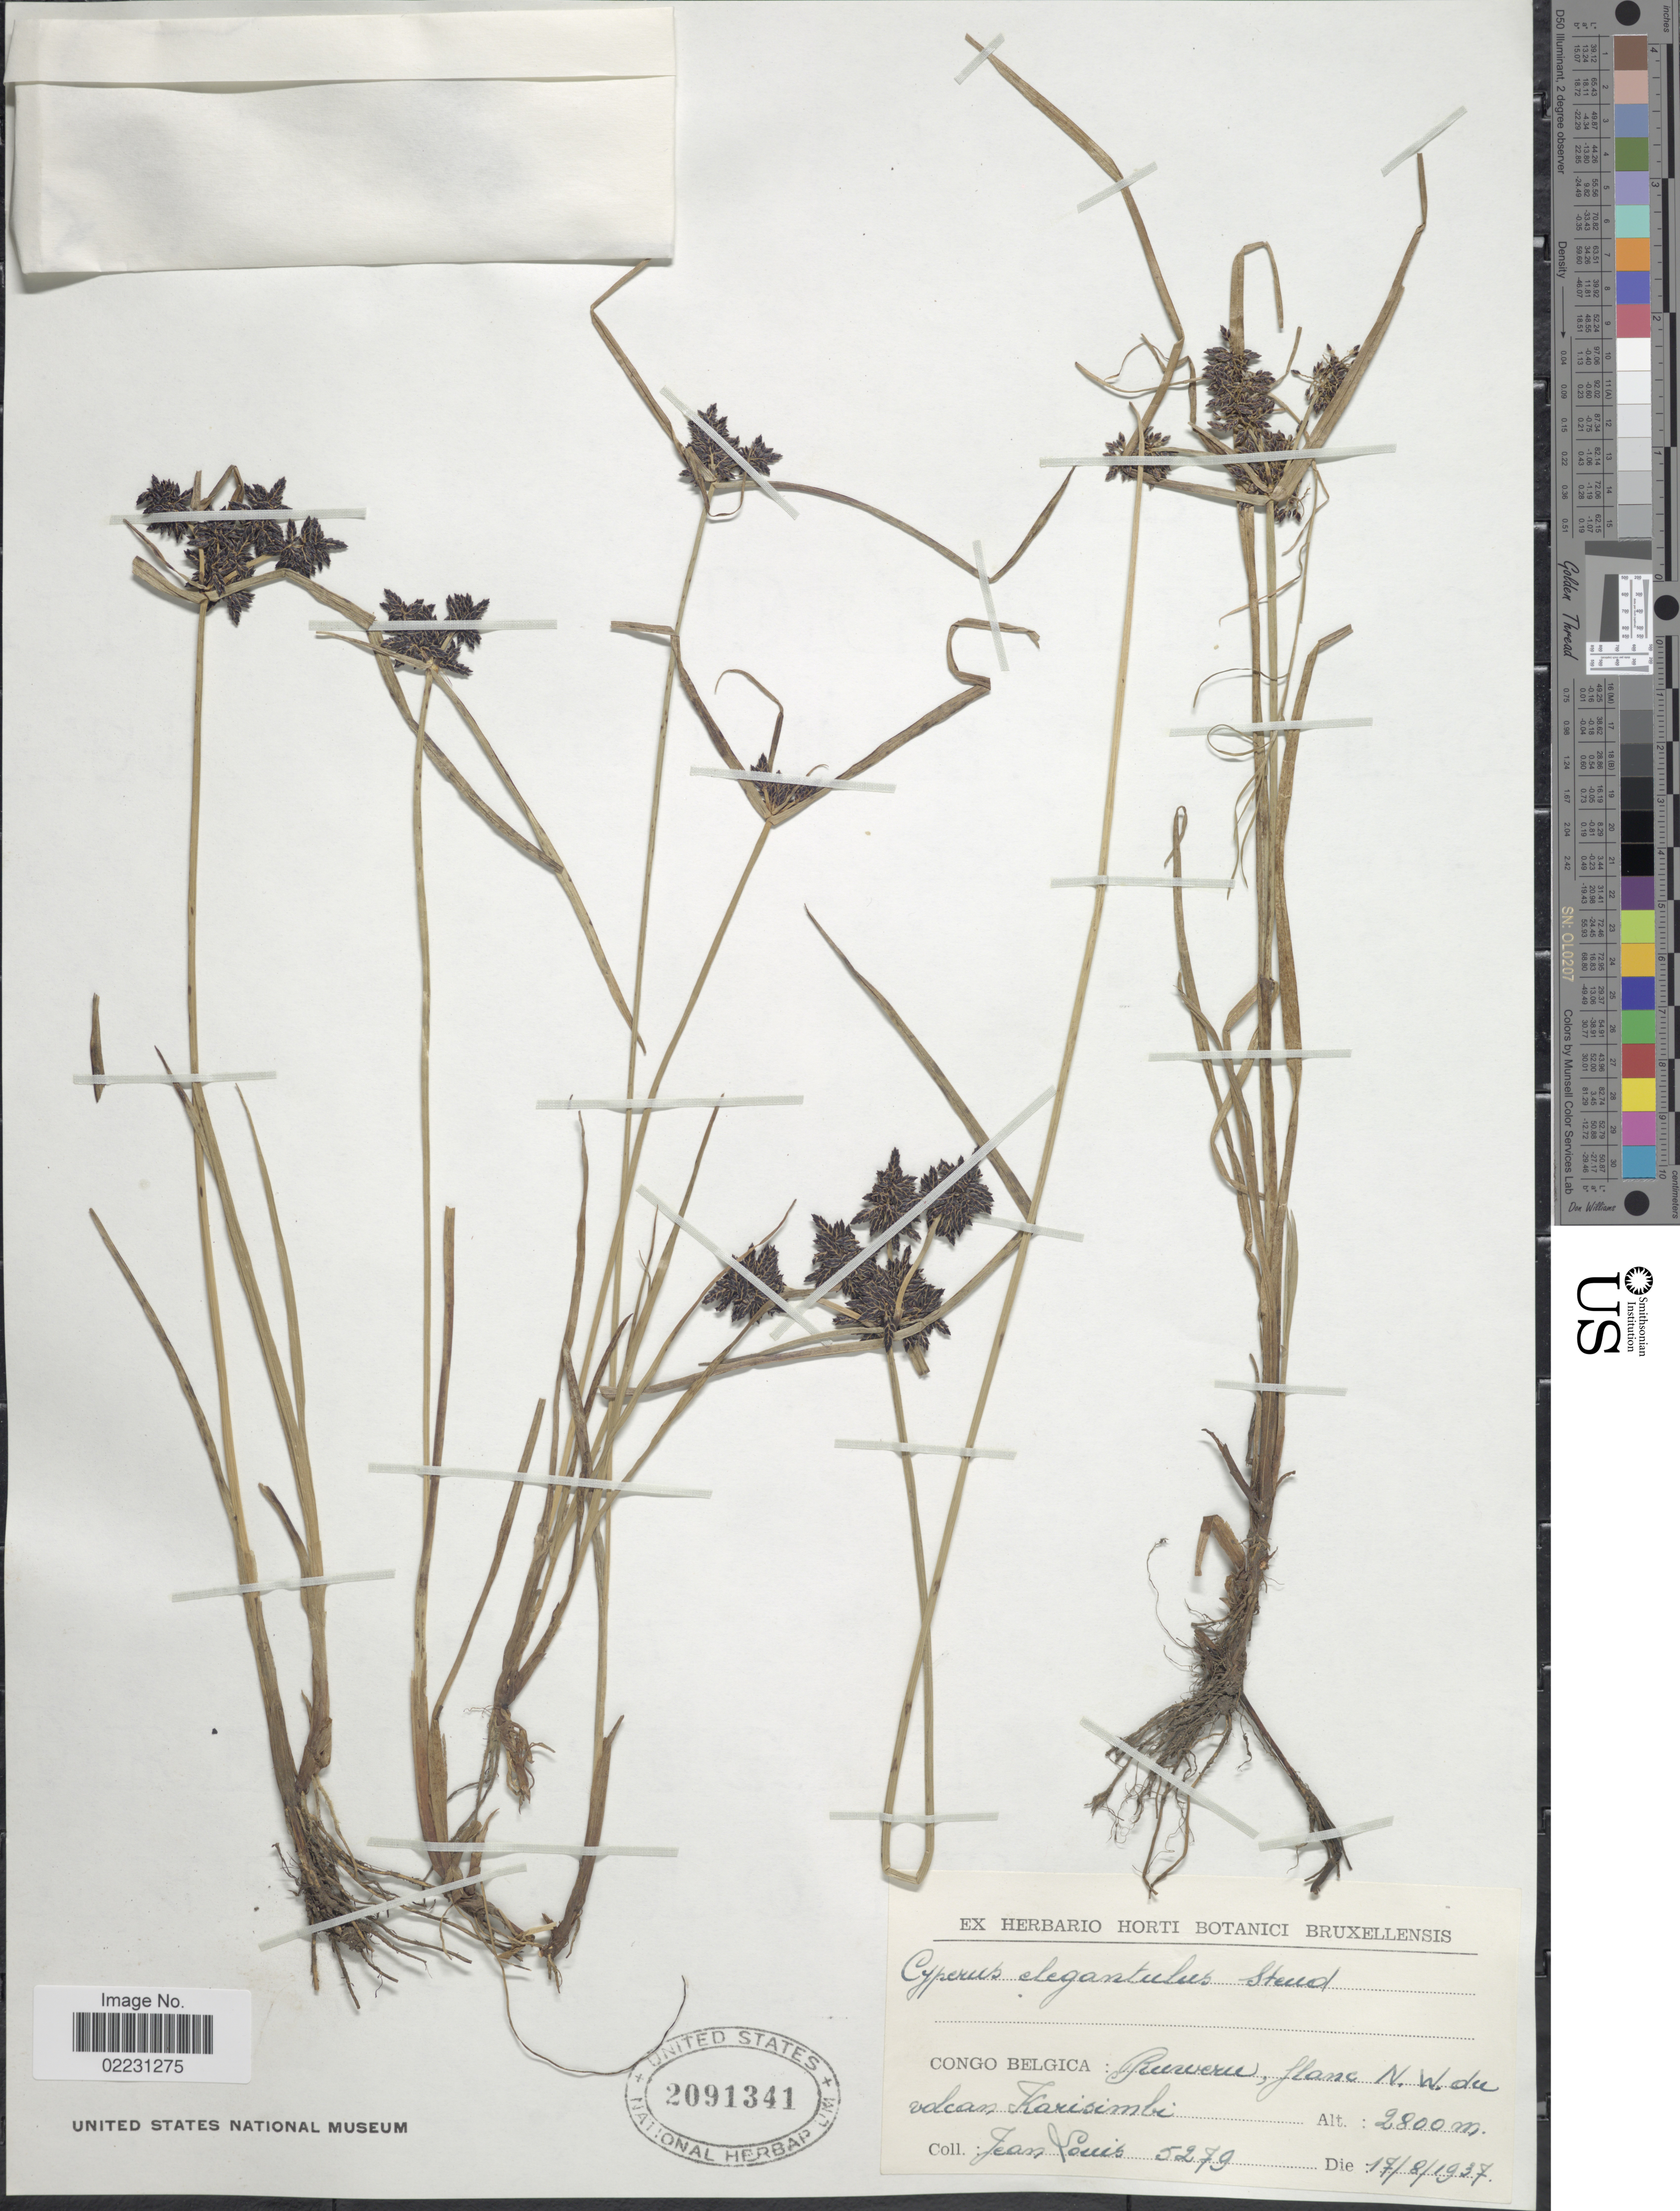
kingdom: Plantae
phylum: Tracheophyta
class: Liliopsida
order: Poales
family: Cyperaceae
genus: Cyperus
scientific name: Cyperus elegantulus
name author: Steud.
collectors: J. Louis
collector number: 5279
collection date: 1937-08-17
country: Congo, Democratic Republic of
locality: Congo Belgica: Rivière, flanc N.W. du volcan Karisimbi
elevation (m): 2800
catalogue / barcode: US 2091341